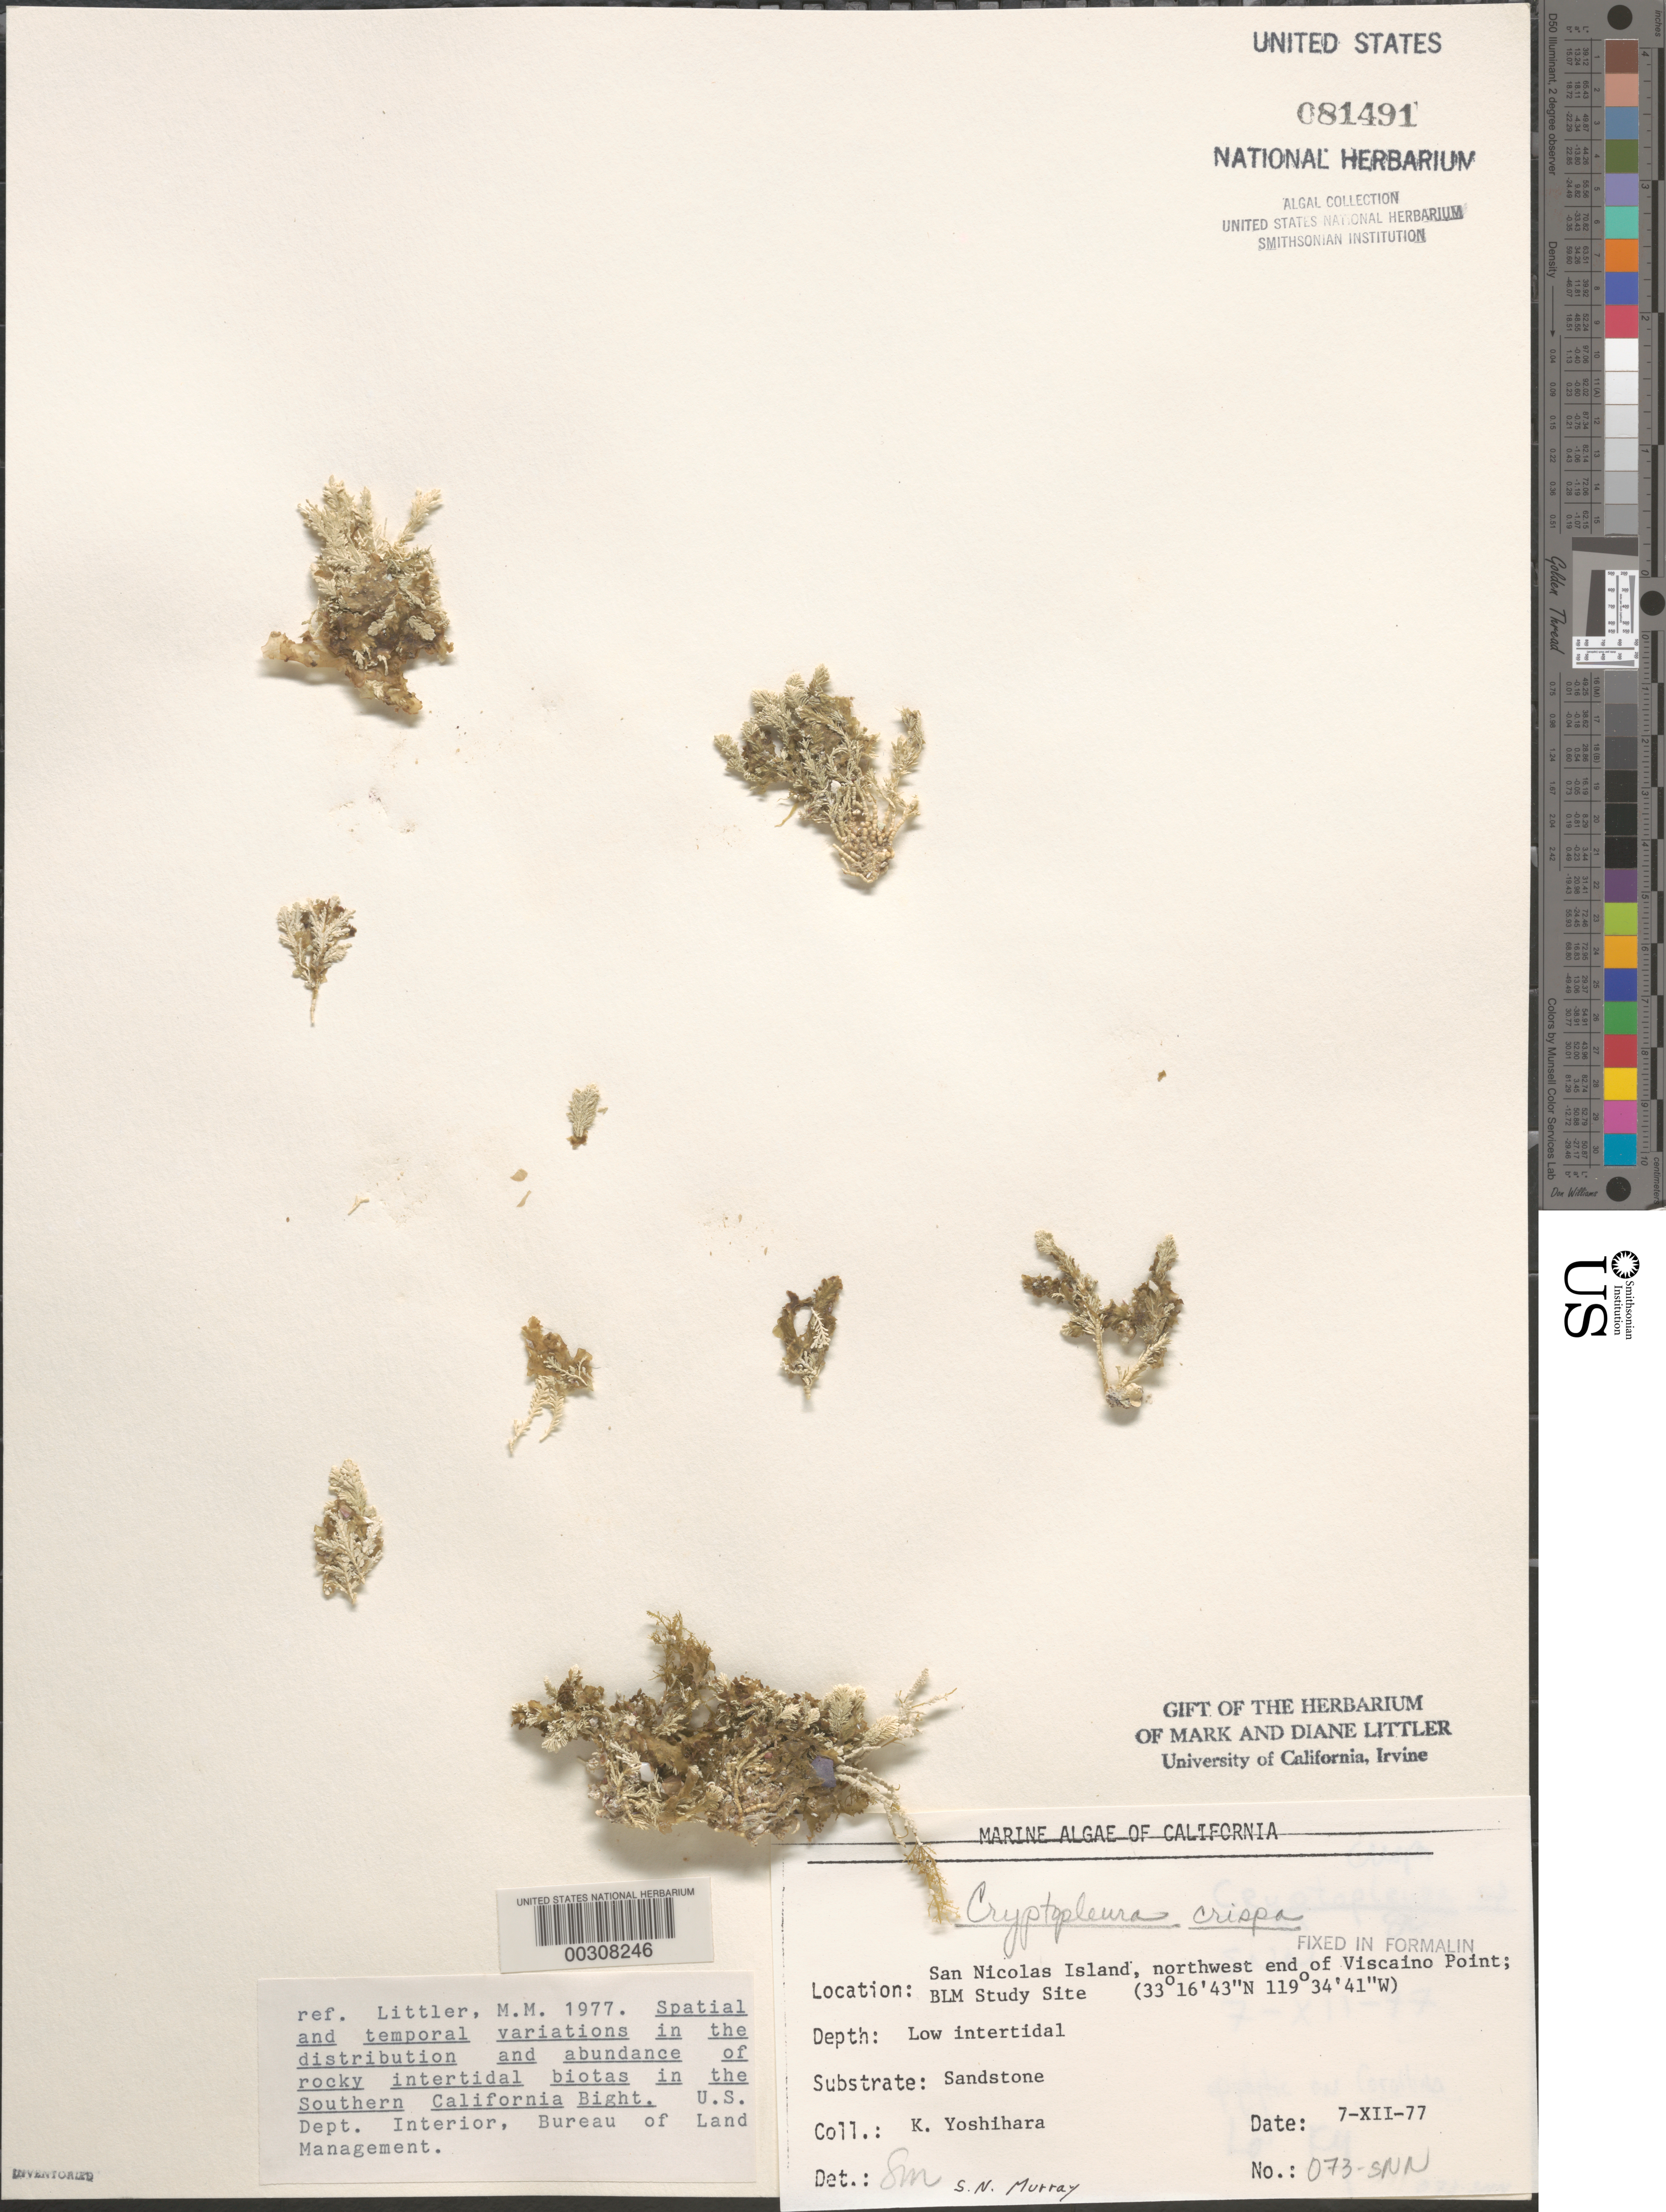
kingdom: Plantae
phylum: Rhodophyta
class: Florideophyceae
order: Ceramiales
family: Delesseriaceae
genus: Cryptopleura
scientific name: Cryptopleura crispa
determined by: Murray, S. N.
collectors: K. Yoshihara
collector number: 073-snn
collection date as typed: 07 Dec 1977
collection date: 1977-12-07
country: United States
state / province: California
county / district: Ventura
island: San Nicolas Island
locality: Northwest end of Vizcaino Point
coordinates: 33 16'43"N, 119 16'41"W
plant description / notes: BLM-SOCALBIGHT Rocky Intertidal Survey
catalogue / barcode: US 81491